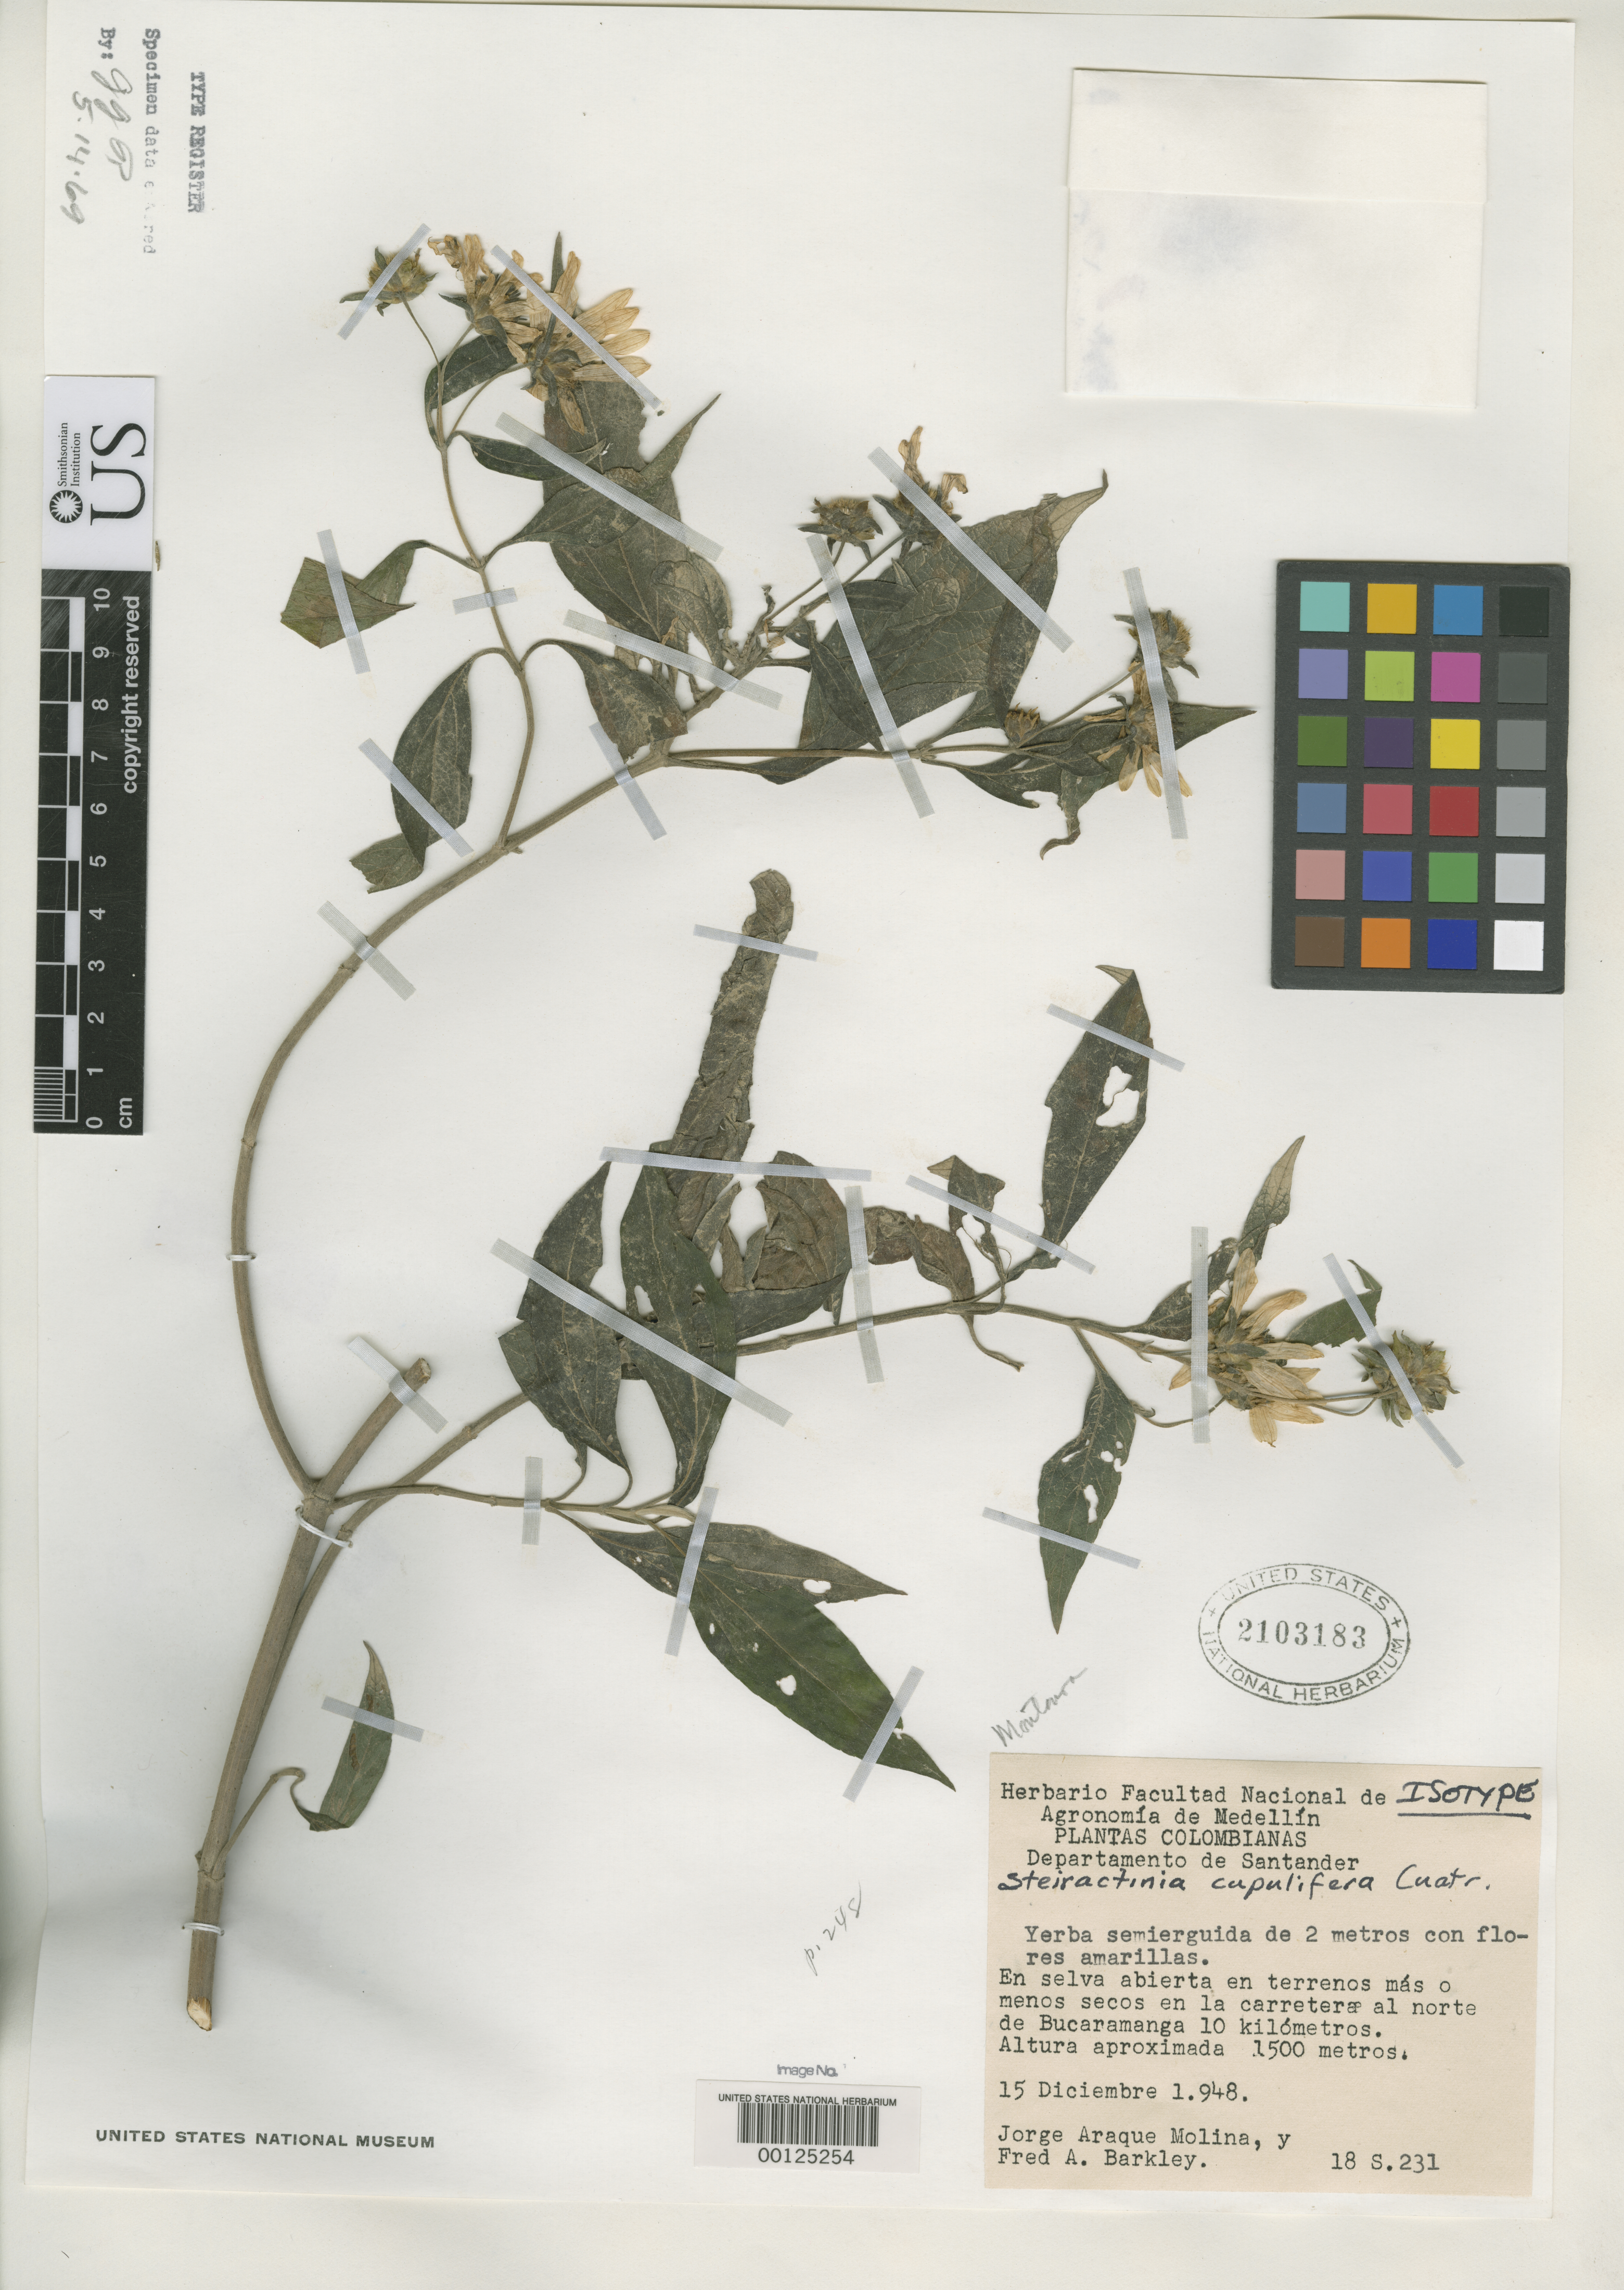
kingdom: Plantae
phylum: Tracheophyta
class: Magnoliopsida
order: Asterales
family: Asteraceae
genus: Steiractinia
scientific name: Steiractinia cupulifera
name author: Cuatrec.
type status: Isotype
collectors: J. Araque Molina & F. A. Barkley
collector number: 18 S 231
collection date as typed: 15 Dec 1948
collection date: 1948-12-15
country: Colombia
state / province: Santander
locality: Bucaramanga.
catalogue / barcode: US 2103183